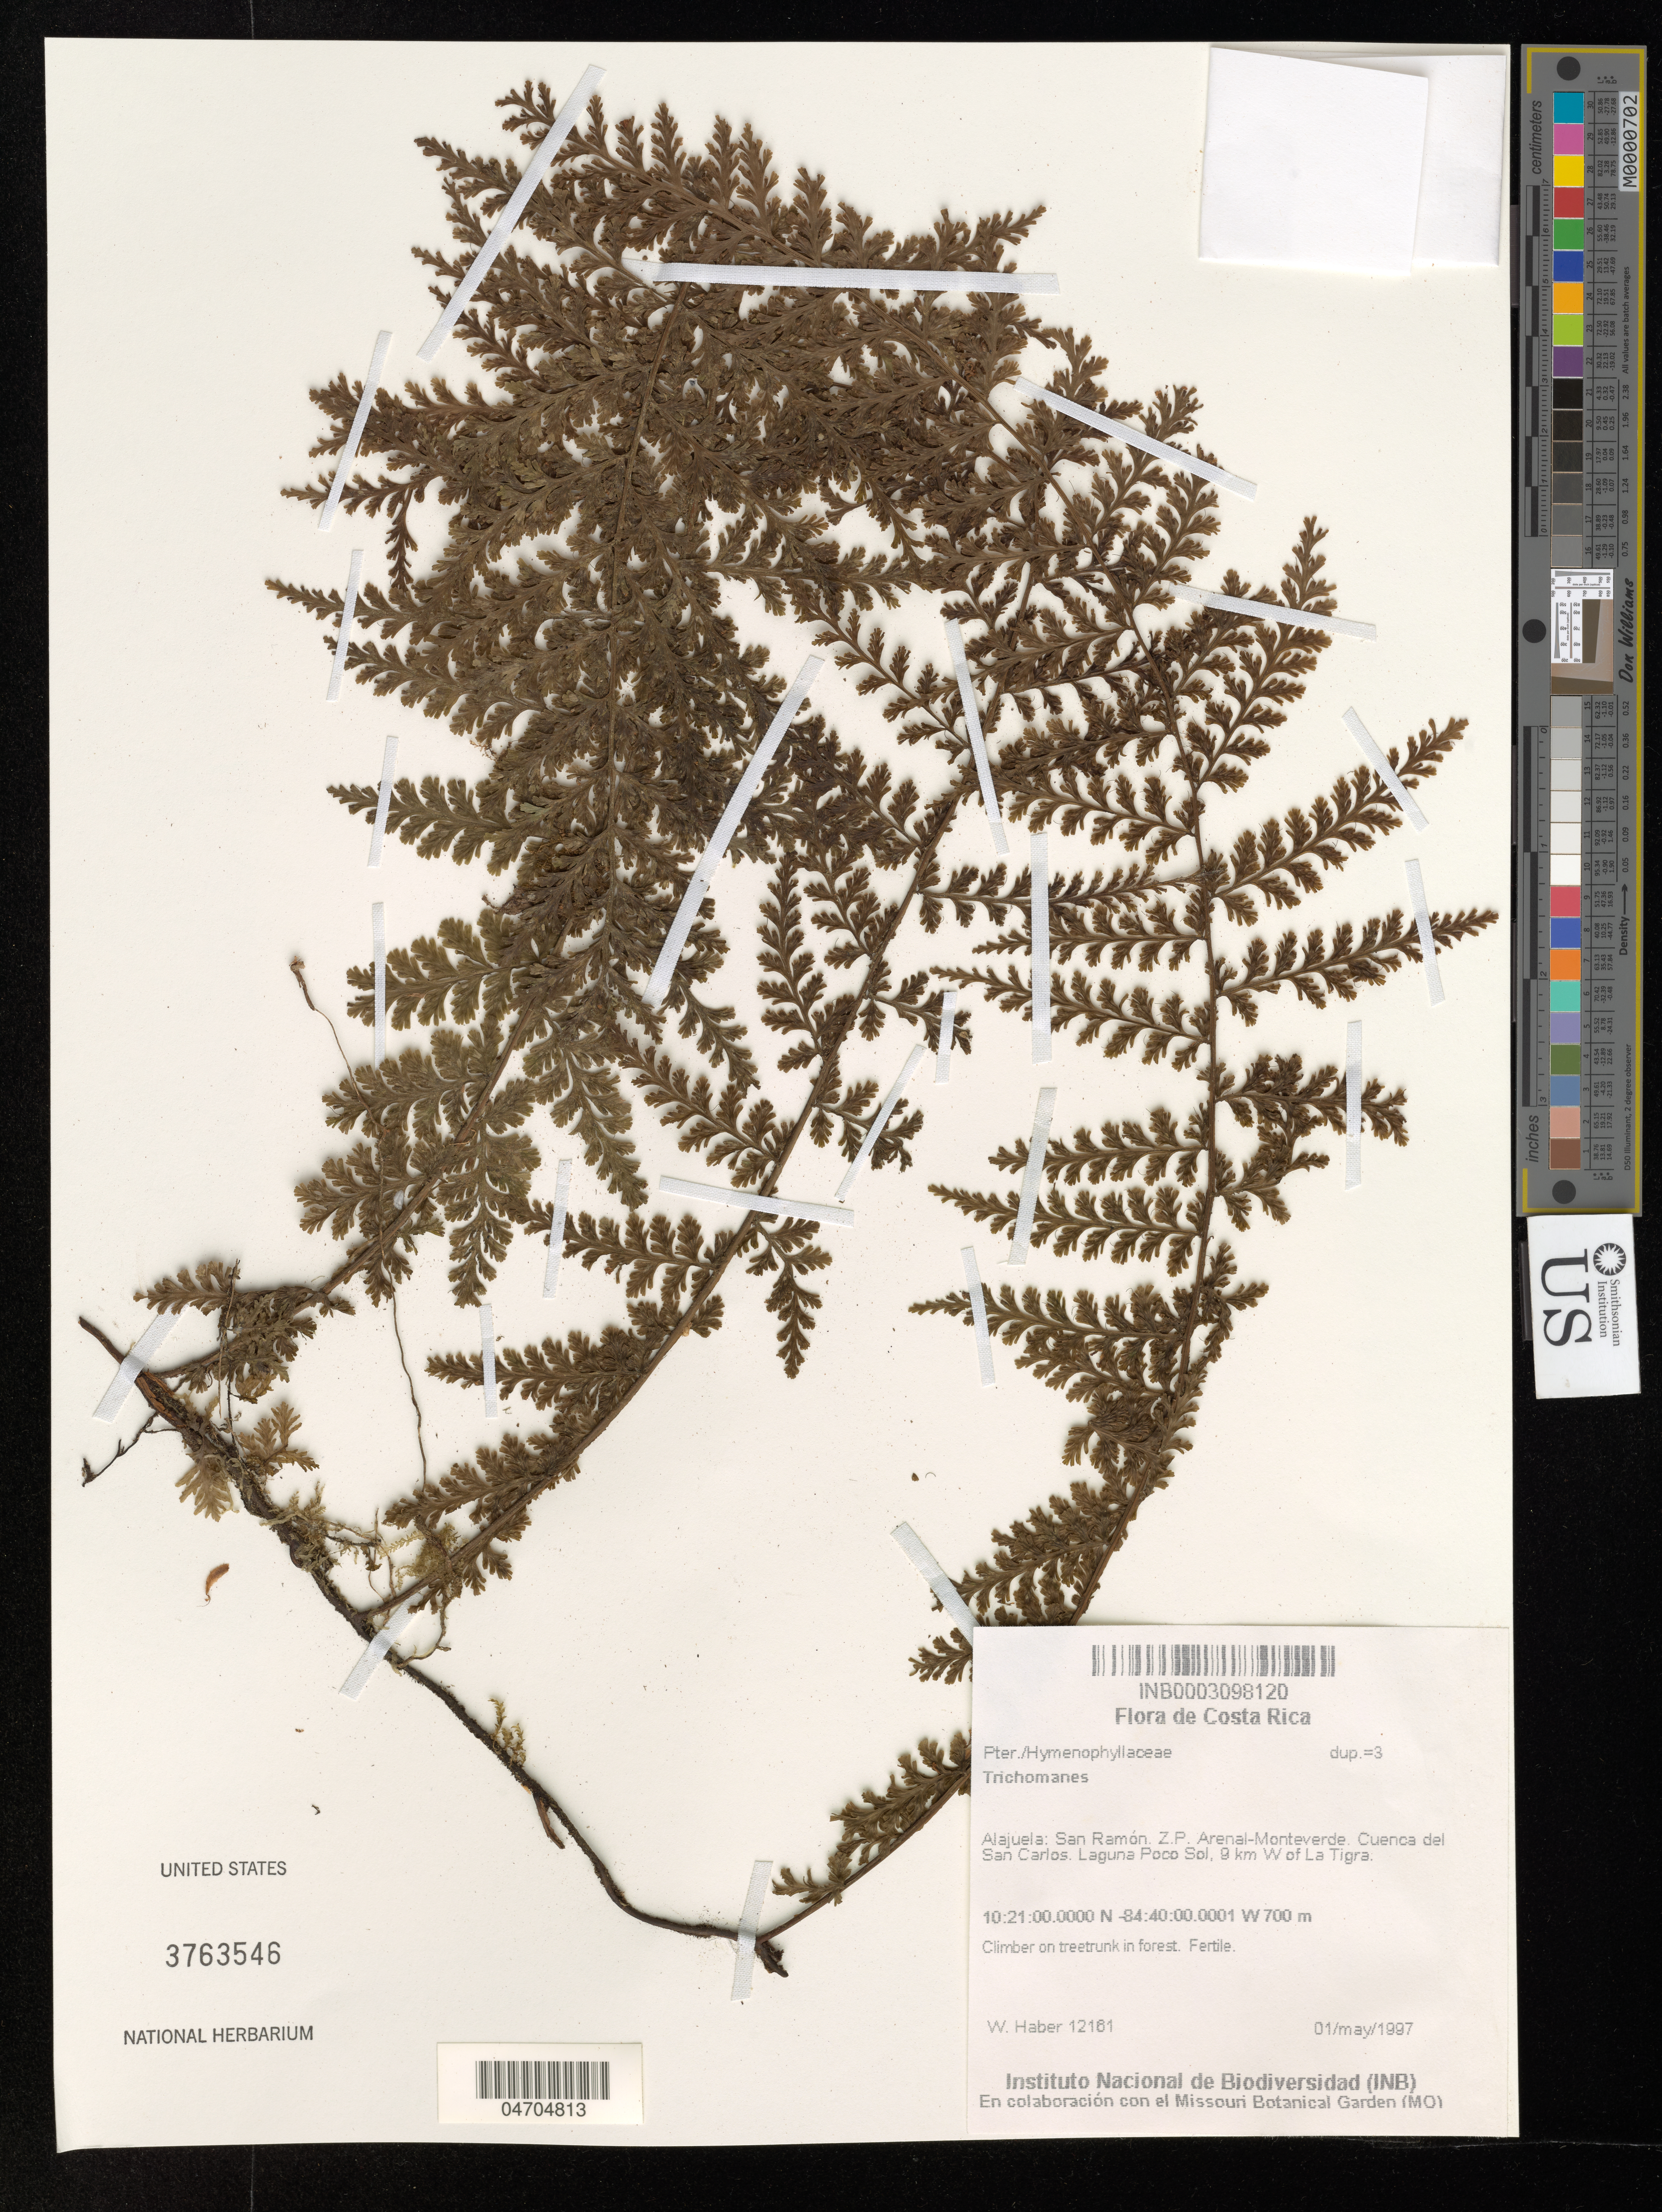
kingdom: Plantae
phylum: Tracheophyta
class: Polypodiopsida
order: Hymenophyllales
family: Hymenophyllaceae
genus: Trichomanes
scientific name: Trichomanes sp.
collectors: W. Haber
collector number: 12161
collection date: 1997-05-01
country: Costa Rica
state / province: Alajuela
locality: San Ramón. Z. P. Arenal-Monteverde. Cuenca del San Carlos. Laguna Poco Sol, 9 km W of La Tigra.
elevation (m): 700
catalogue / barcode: US 3763546